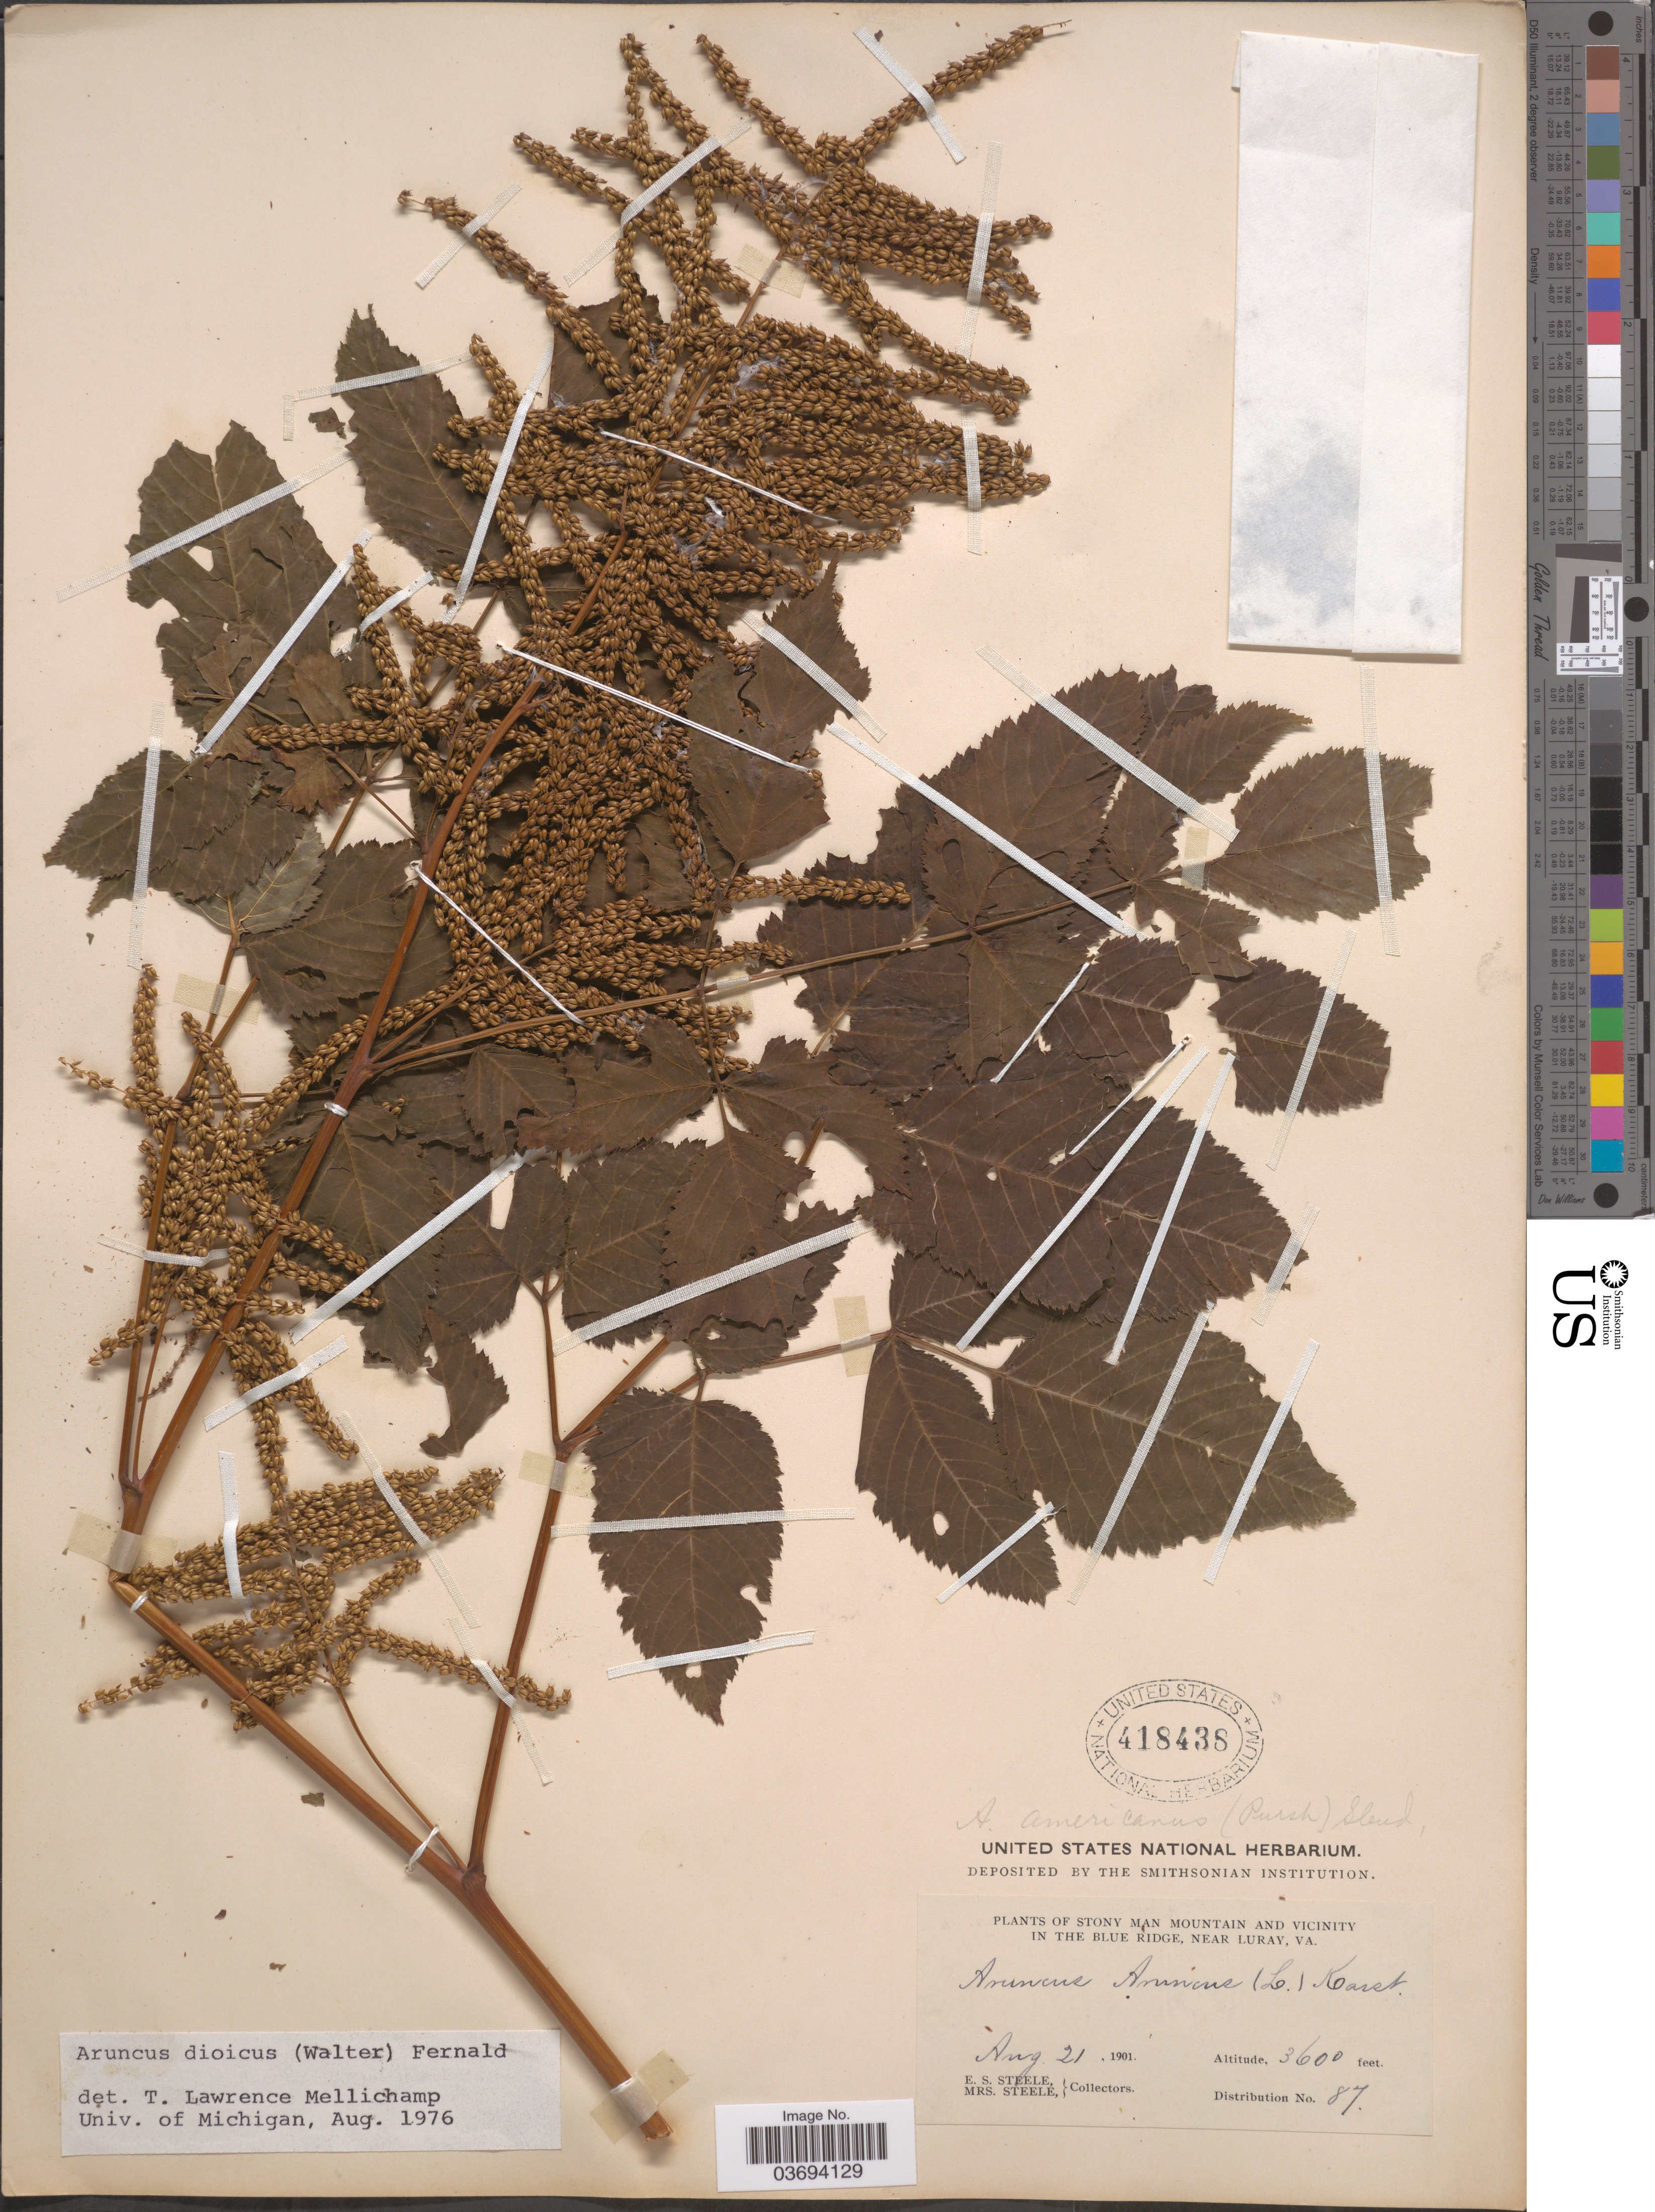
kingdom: Plantae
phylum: Tracheophyta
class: Magnoliopsida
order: Rosales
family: Rosaceae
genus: Aruncus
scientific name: Aruncus dioicus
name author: (Walter) Fernald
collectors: E. Steele & Mrs. E. S. Steele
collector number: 87?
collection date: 1901-08-21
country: United States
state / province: Virginia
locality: Stony Man Mountain and Vicinity in the Blue Ridge, near Luray.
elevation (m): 1097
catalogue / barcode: US 418438